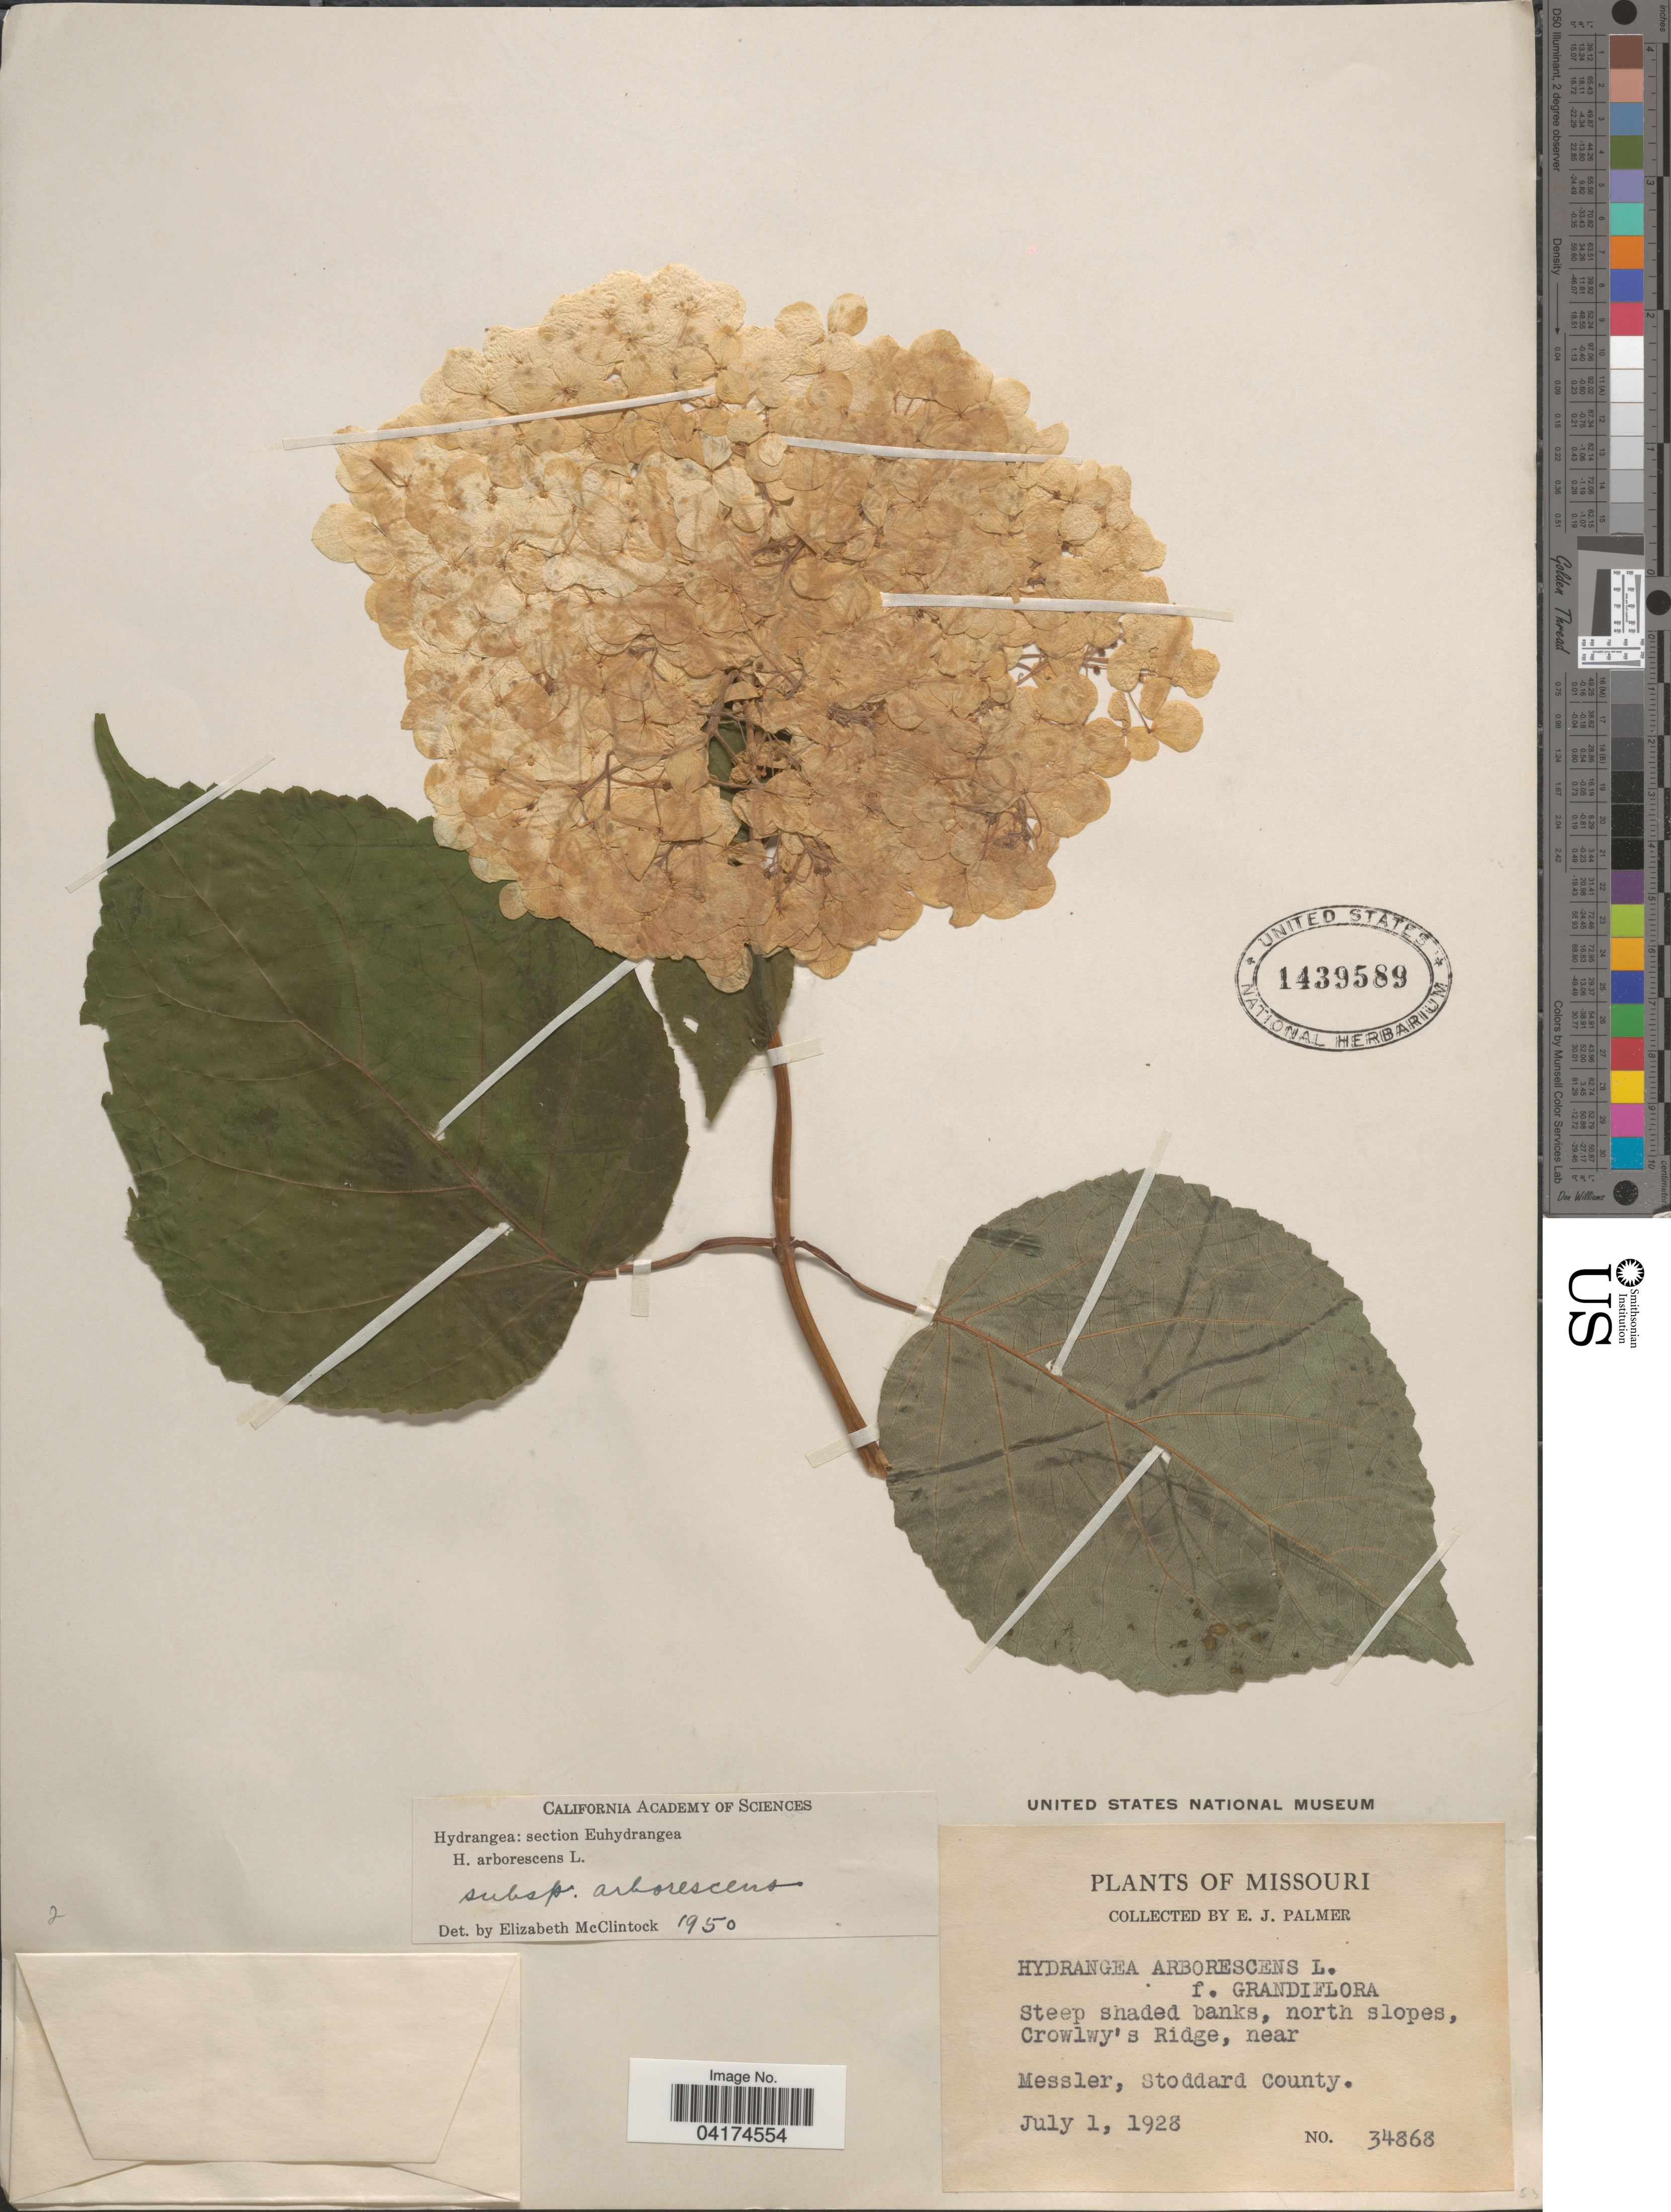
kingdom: Plantae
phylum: Tracheophyta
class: Magnoliopsida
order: Cornales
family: Hydrangeaceae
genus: Hydrangea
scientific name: Hydrangea arborescens subsp. arborescens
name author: L.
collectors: E. J. Palmer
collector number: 34868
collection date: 1928-07-01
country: United States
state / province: Missouri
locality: North slopes, Crowlwy's Ridge, near Messler, Stoddard County.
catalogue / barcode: US 1439589